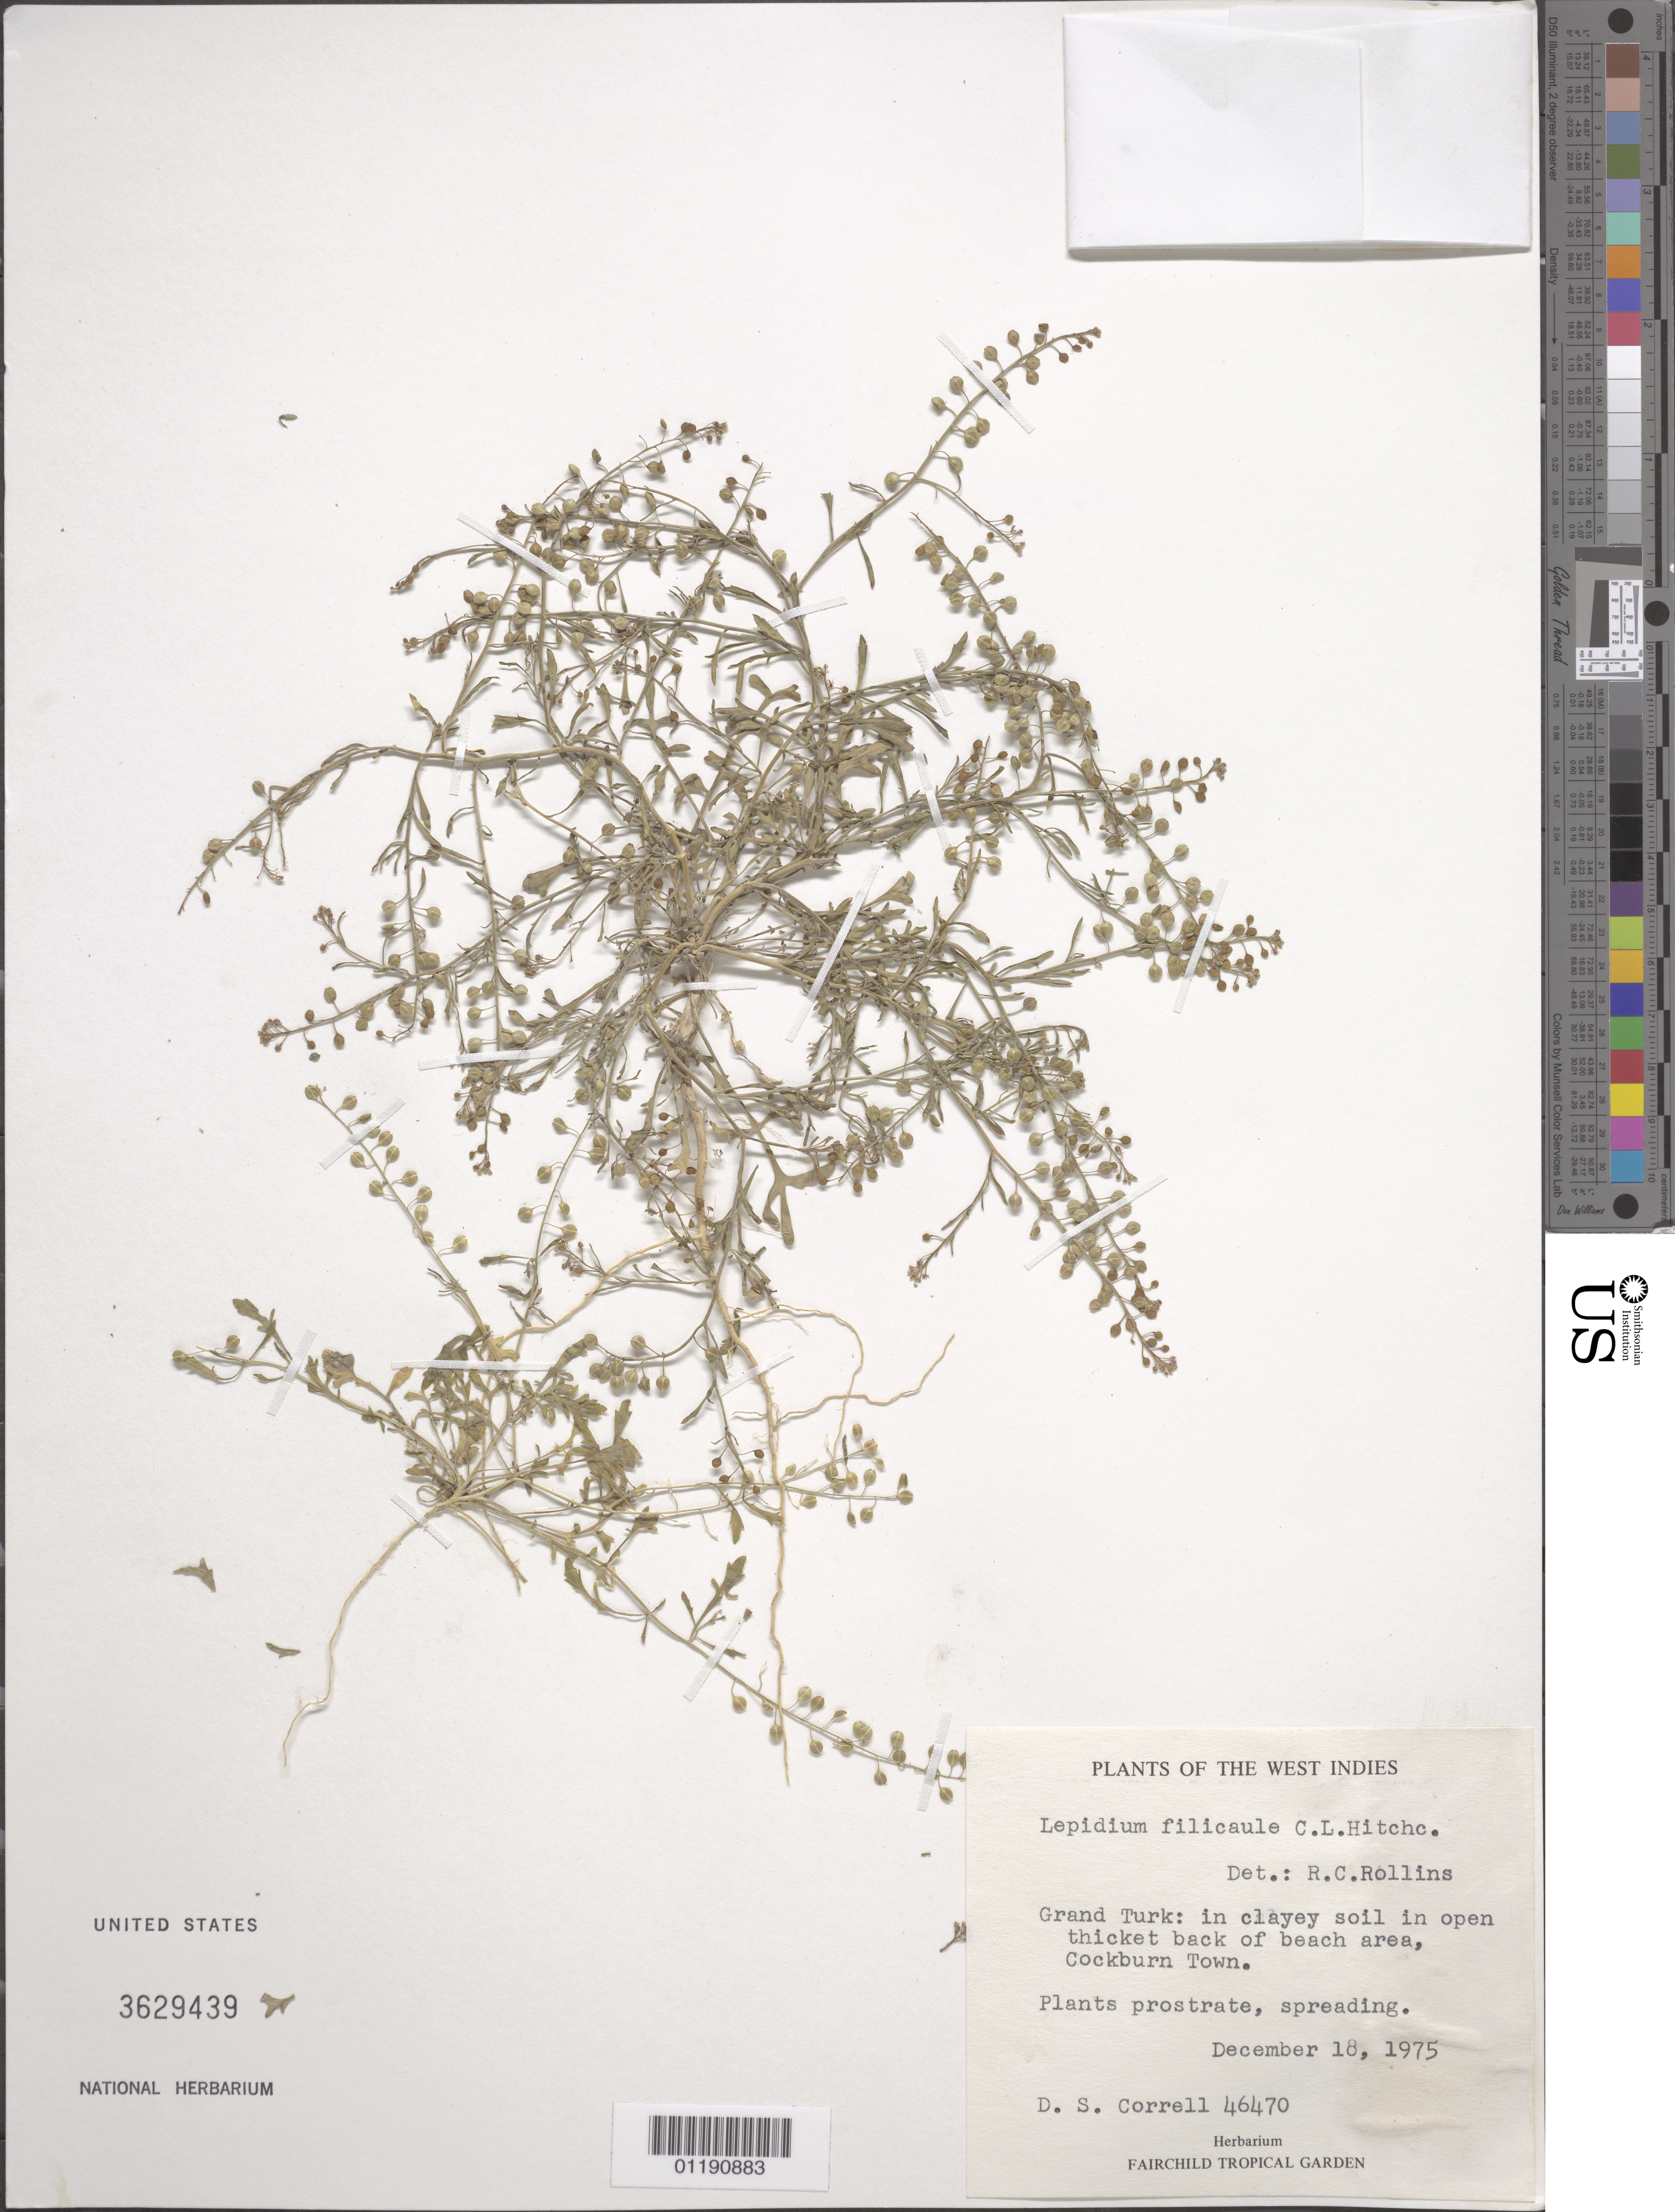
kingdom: Plantae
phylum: Tracheophyta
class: Magnoliopsida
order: Brassicales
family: Brassicaceae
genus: Lepidium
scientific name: Lepidium filicaule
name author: C.L. Hitchc.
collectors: D. S. Correll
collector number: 46470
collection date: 1975-12-18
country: Bahamas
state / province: Grand Turk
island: Grand Turk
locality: Grand Turk: in open thicket back of beach area, Cockburn Town.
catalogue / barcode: US 3629439